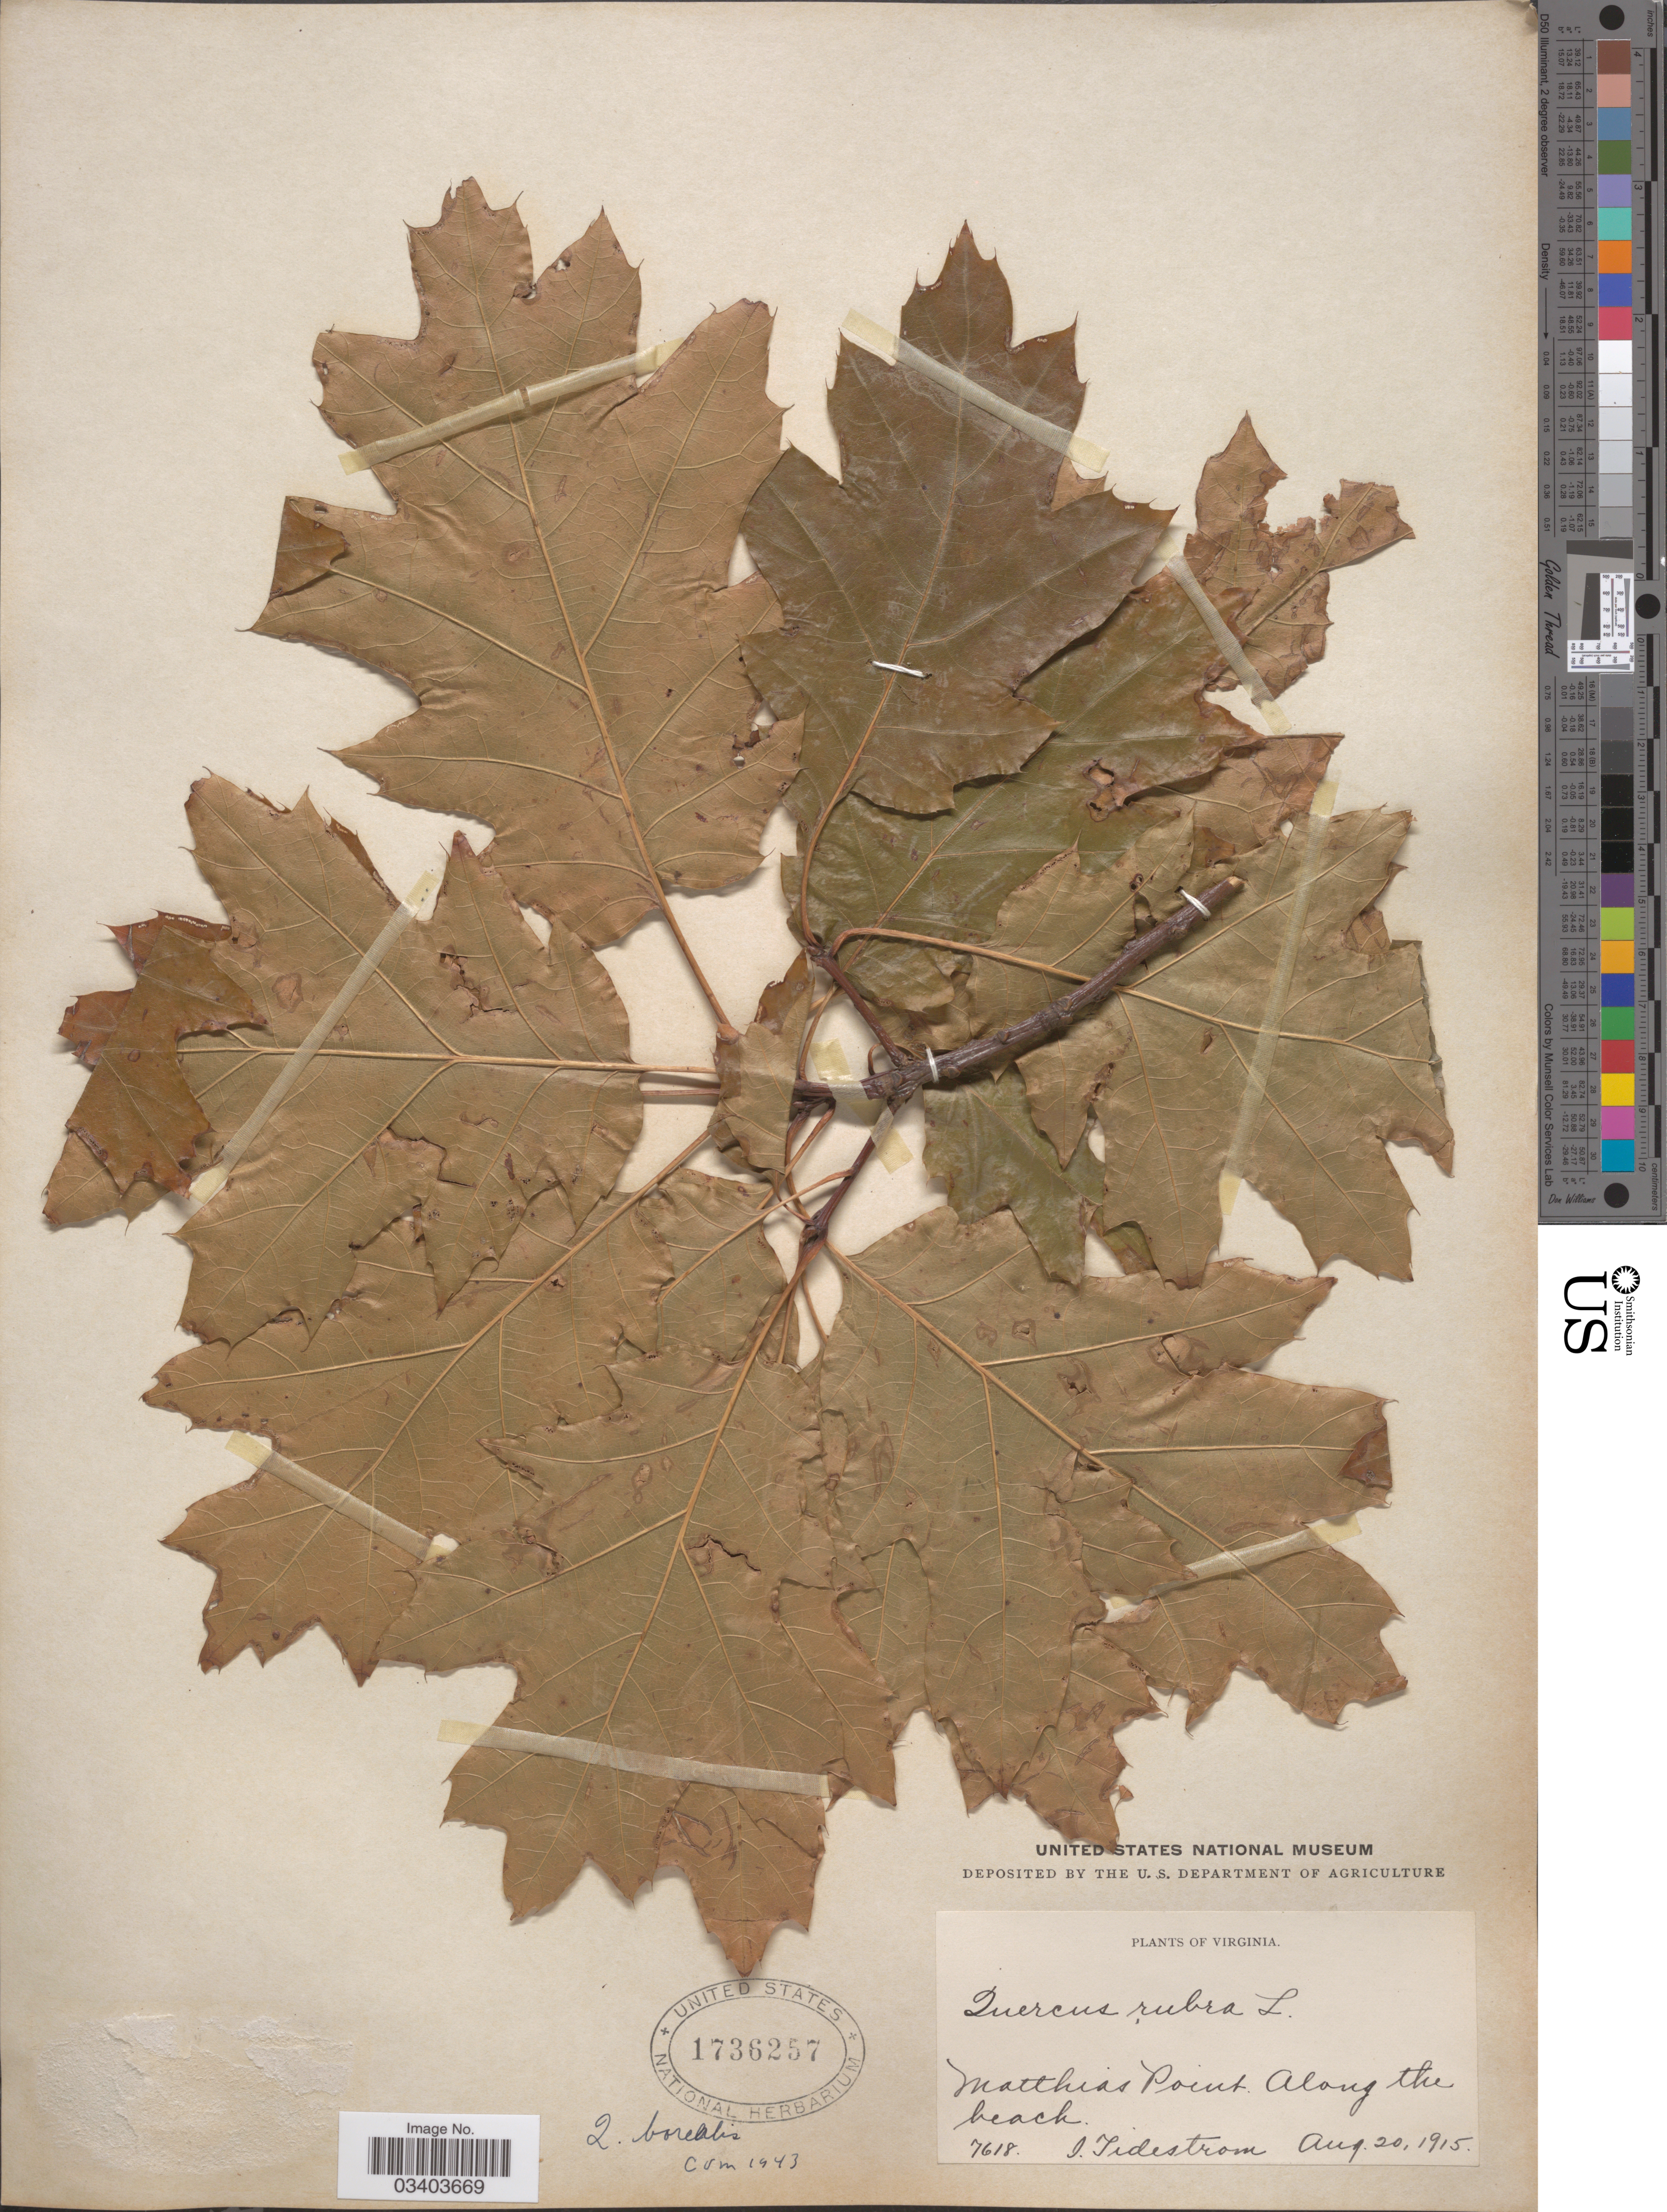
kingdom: Plantae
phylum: Tracheophyta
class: Magnoliopsida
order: Fagales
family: Fagaceae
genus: Quercus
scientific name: Quercus borealis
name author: F. Michx.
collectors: I. F. Tidestrom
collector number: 7618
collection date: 1915-08-20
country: United States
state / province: Virginia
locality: Matthias Point. Along the beach.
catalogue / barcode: US 1736257